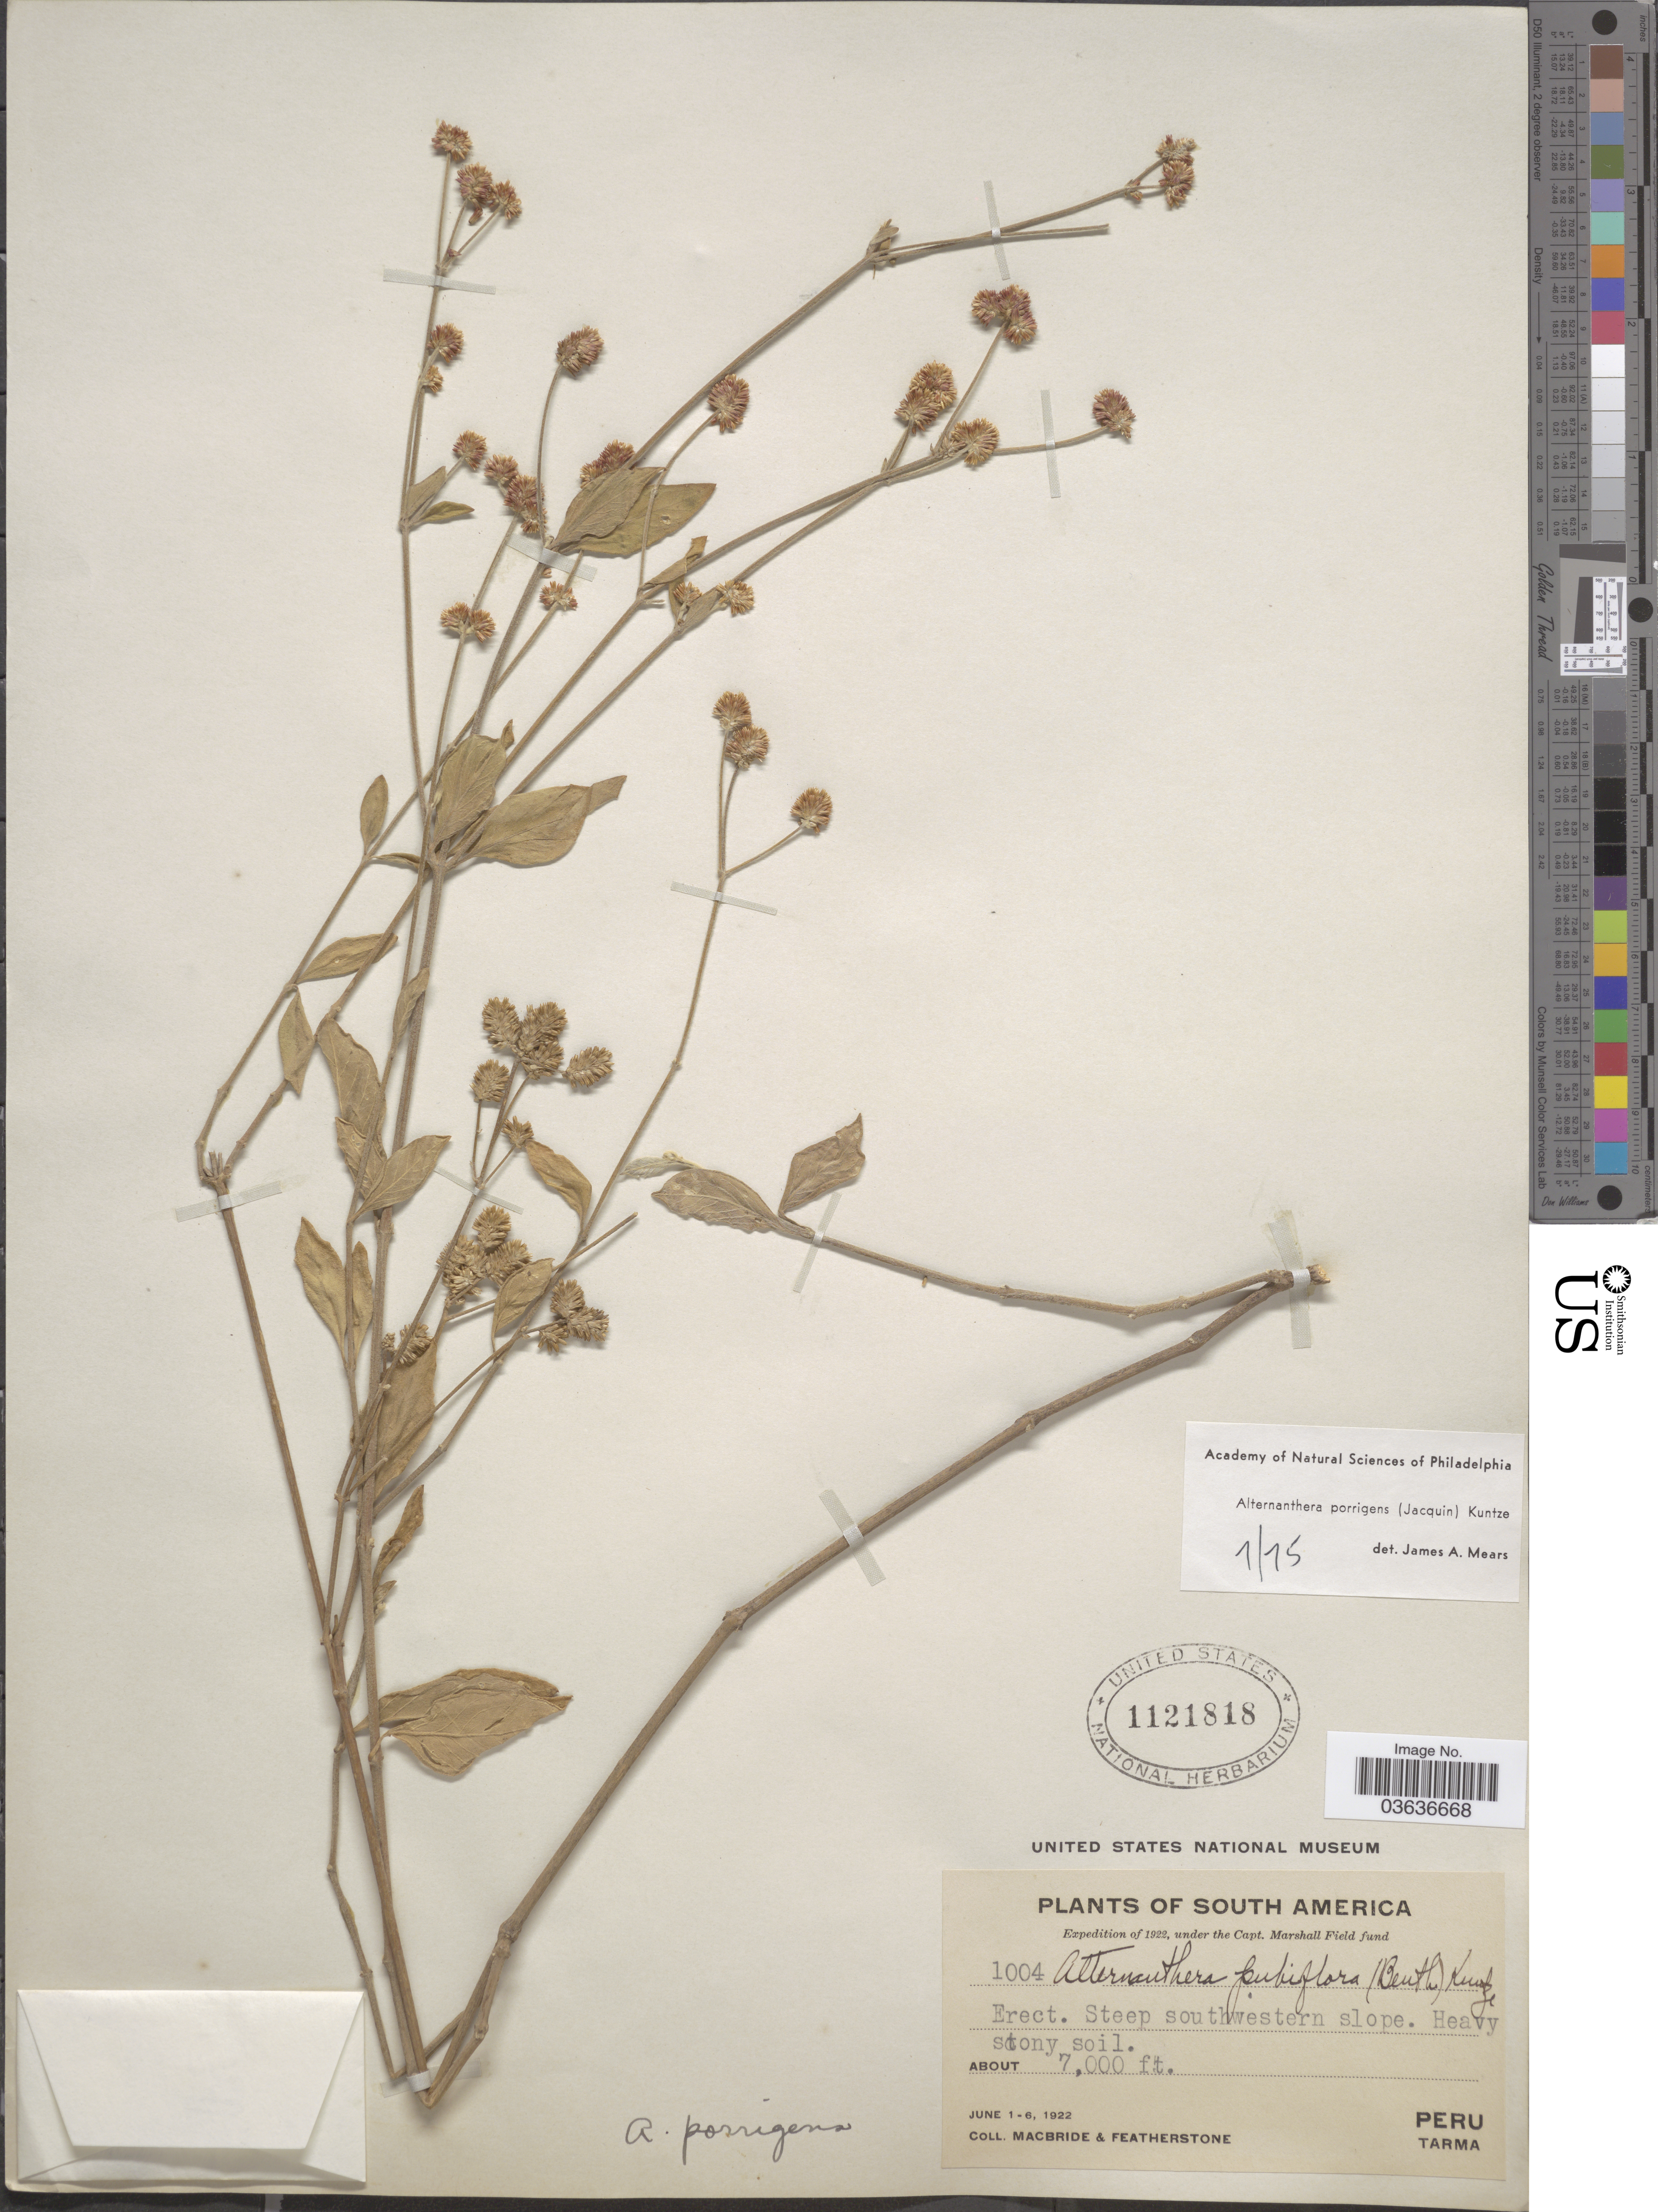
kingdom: Plantae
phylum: Tracheophyta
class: Magnoliopsida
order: Caryophyllales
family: Amaranthaceae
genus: Alternanthera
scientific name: Alternanthera porrigens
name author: (Jacq.) Kuntze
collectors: Macbride, -- & -. Featherstone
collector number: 1004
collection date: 1922-06-01/1922-06-06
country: Peru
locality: Tarma.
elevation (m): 2134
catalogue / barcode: US 1121818